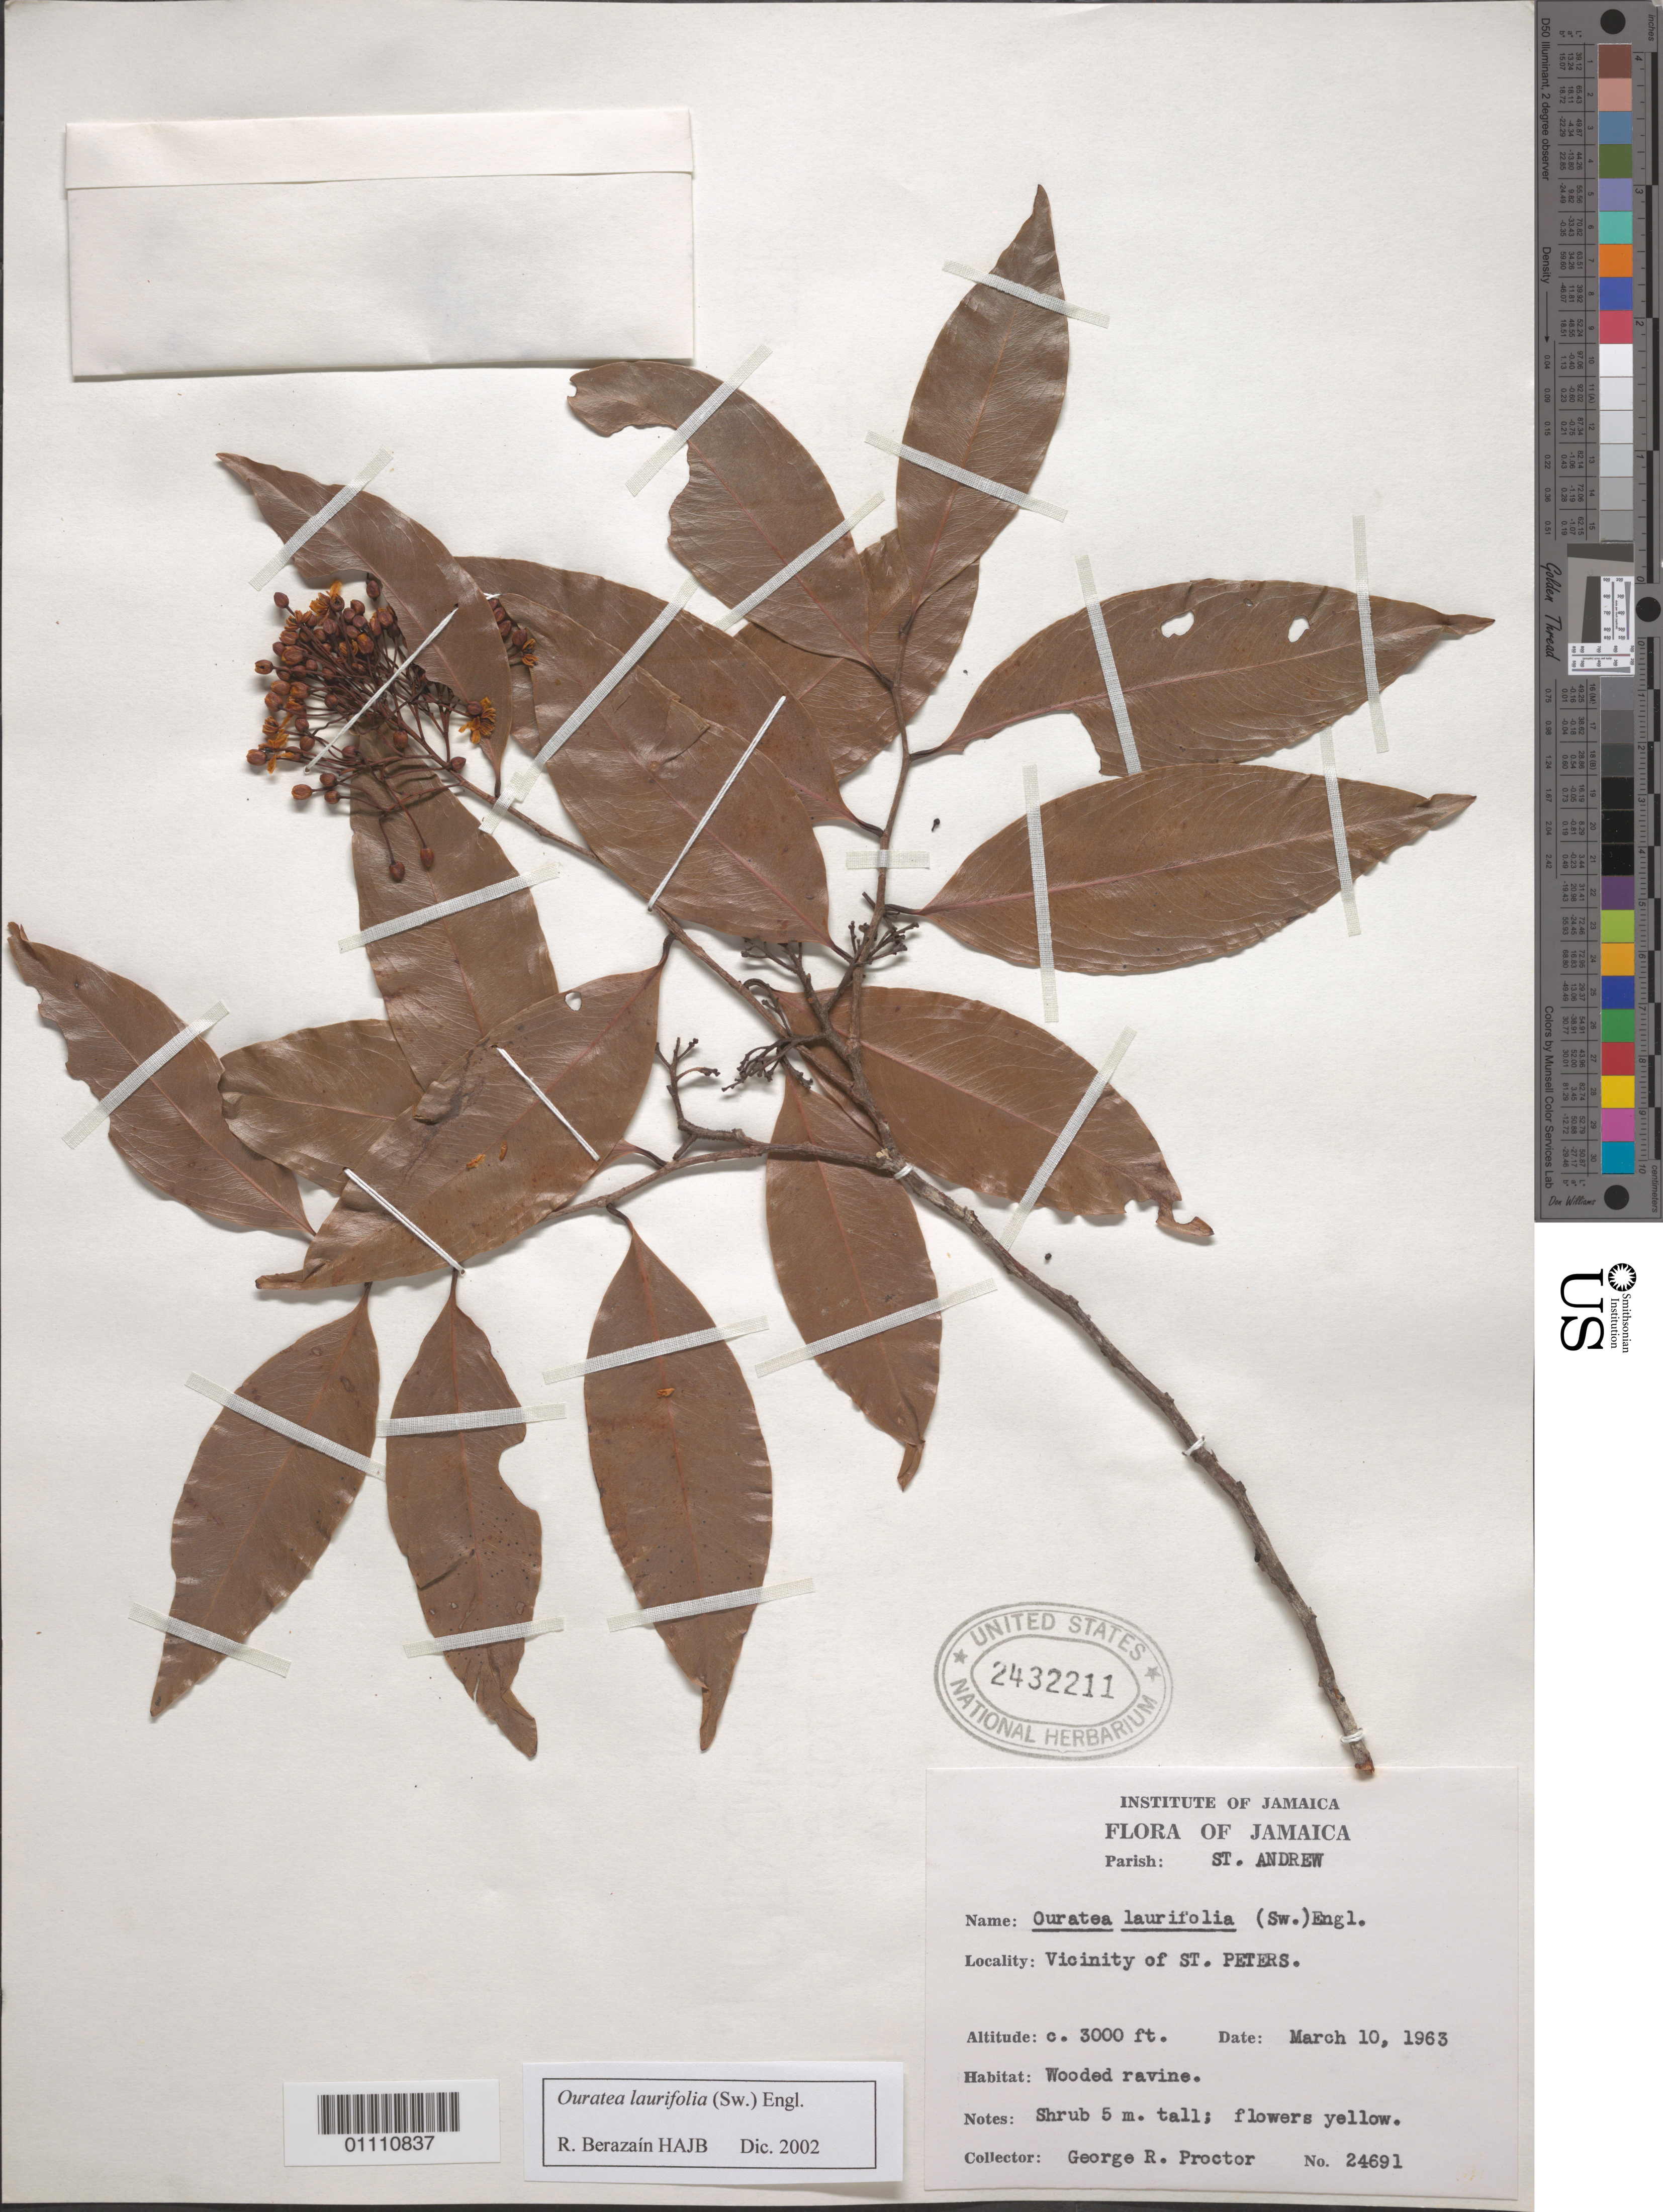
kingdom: Plantae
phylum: Tracheophyta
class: Magnoliopsida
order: Malpighiales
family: Ochnaceae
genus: Ouratea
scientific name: Ouratea laurifolia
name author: (Sw.) Engl.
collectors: G. R. Proctor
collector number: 24691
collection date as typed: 10 Mar 1963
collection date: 1963-03-10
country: Jamaica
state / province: Saint Andrew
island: Jamaica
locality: Vicinity of St Peters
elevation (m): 914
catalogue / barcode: US 2432211